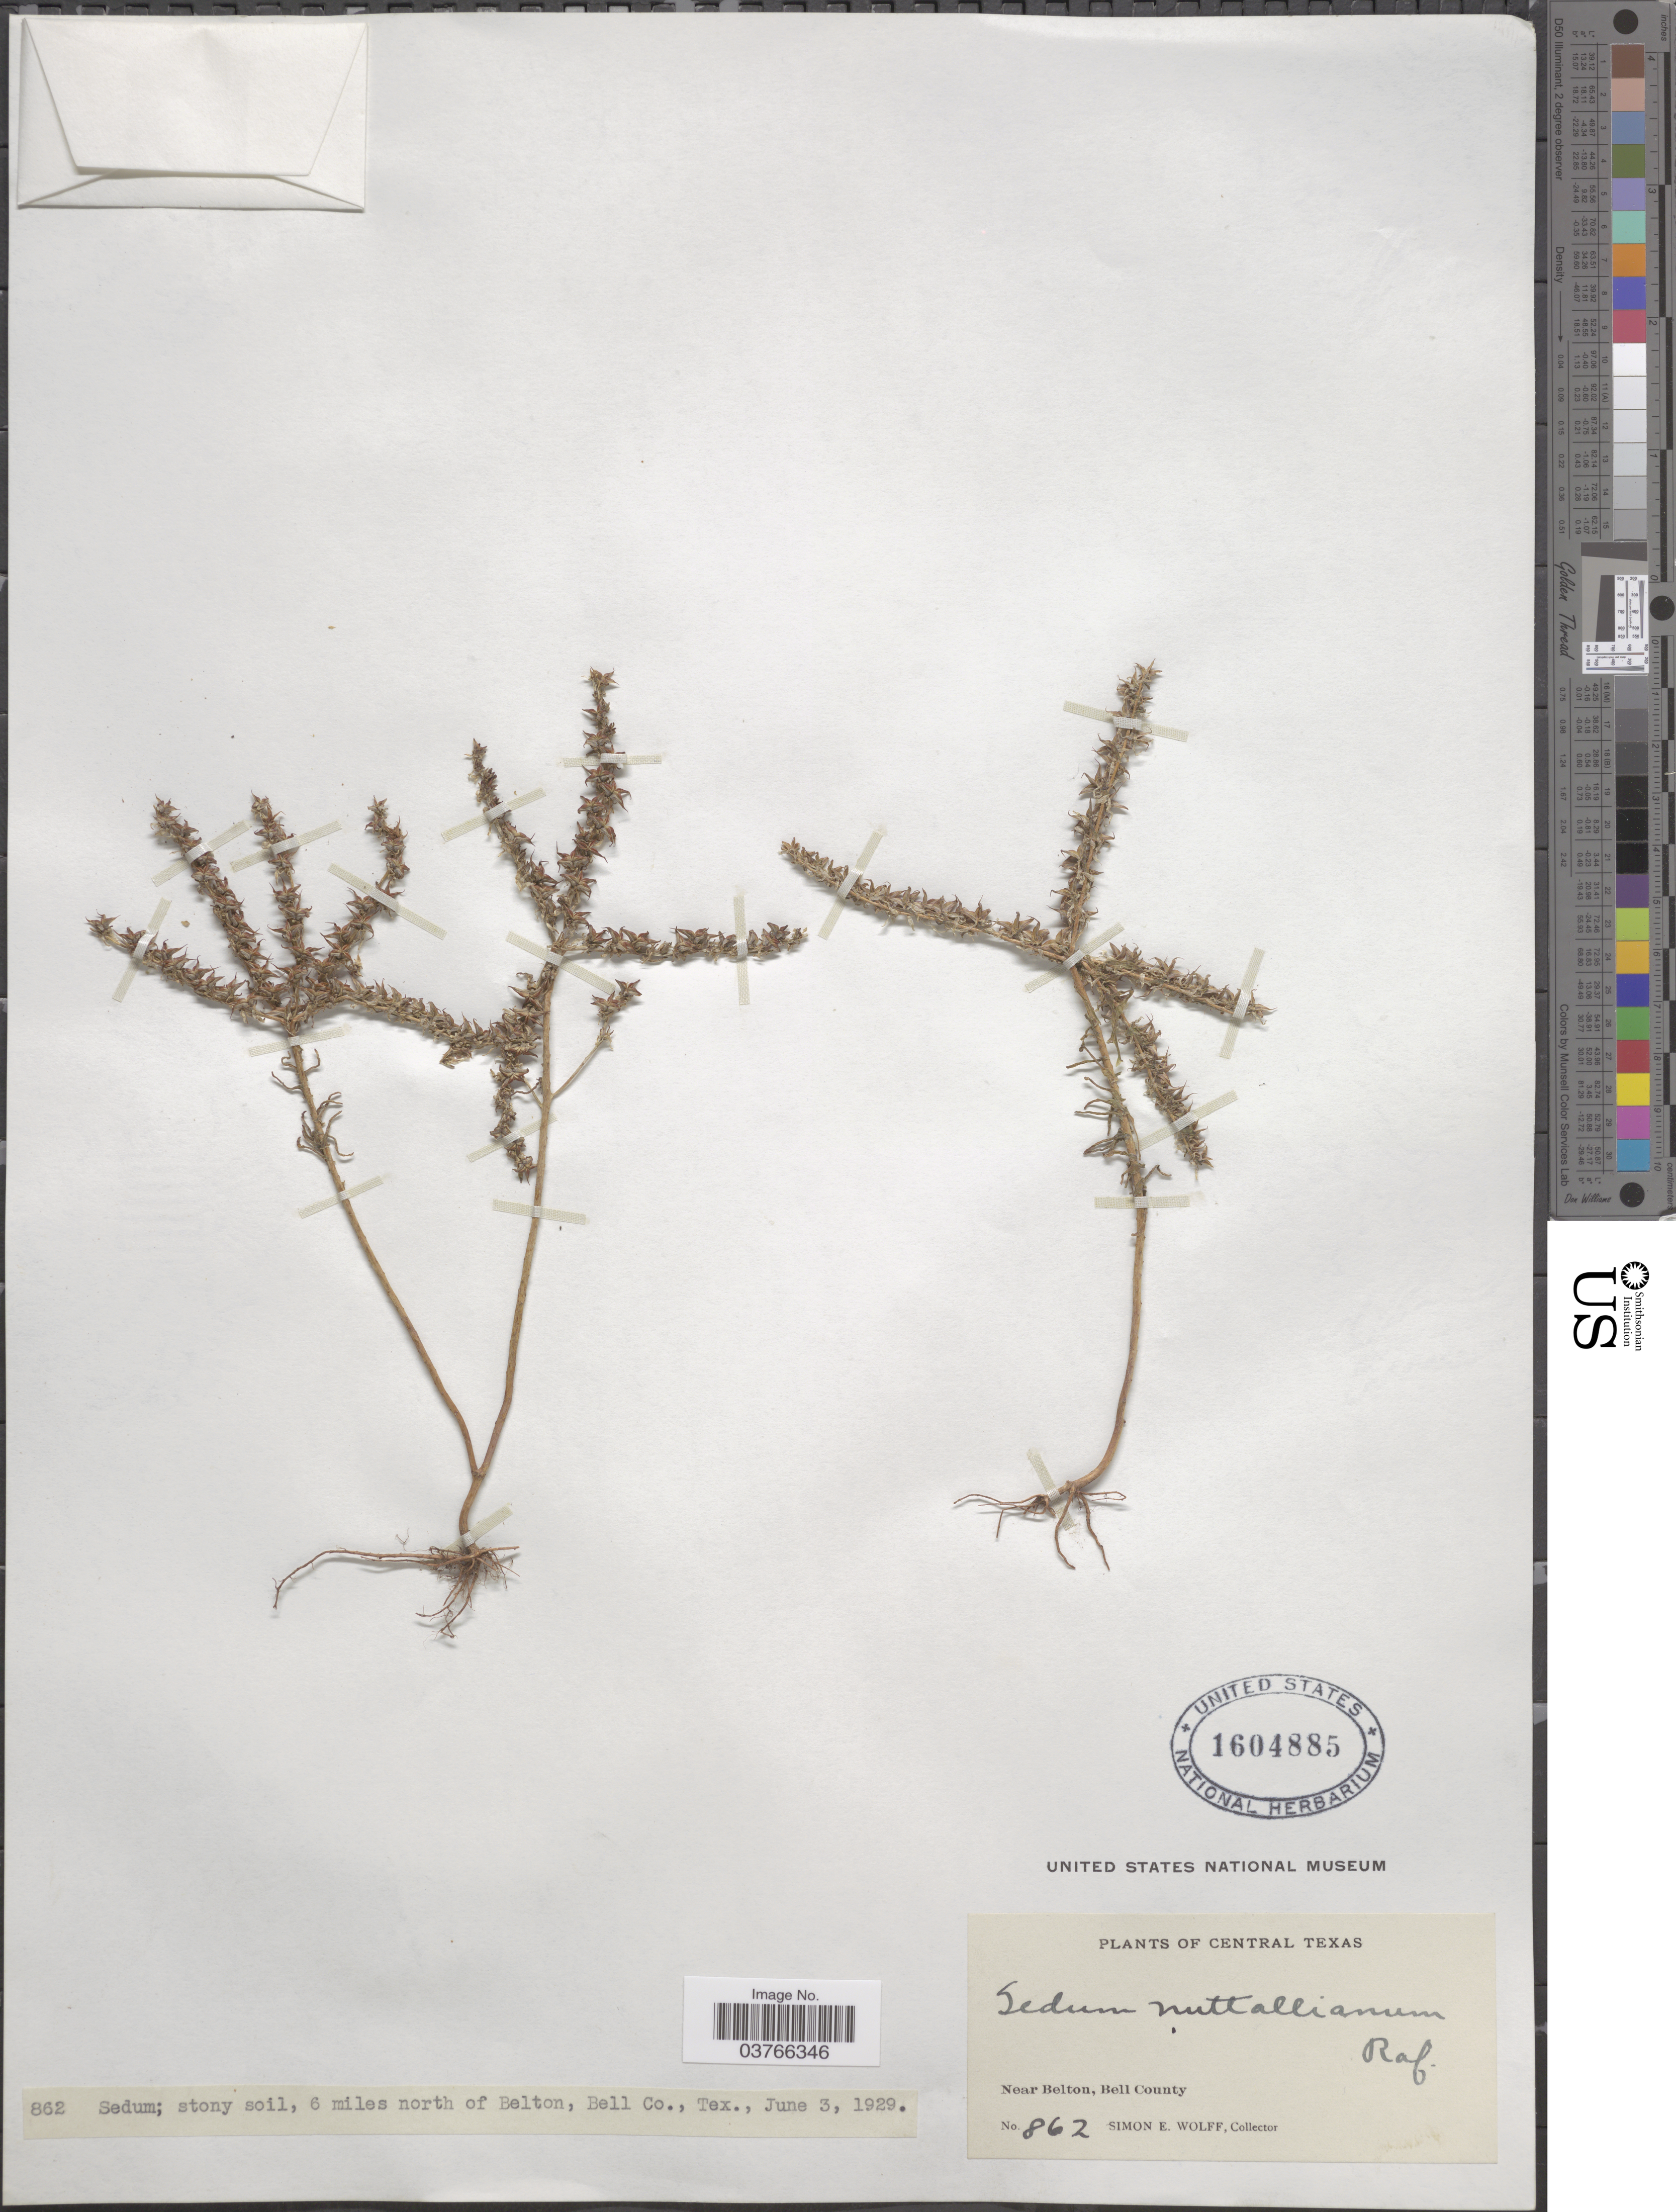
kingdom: Plantae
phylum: Tracheophyta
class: Magnoliopsida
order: Saxifragales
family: Crassulaceae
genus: Sedum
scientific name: Sedum nuttallianum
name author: Raf.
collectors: S. E. Wolff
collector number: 862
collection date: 1929-06-03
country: United States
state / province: Texas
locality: Central Texas. Near Belton, Bell County. 6 miles north of Belton.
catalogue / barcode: US 1604885